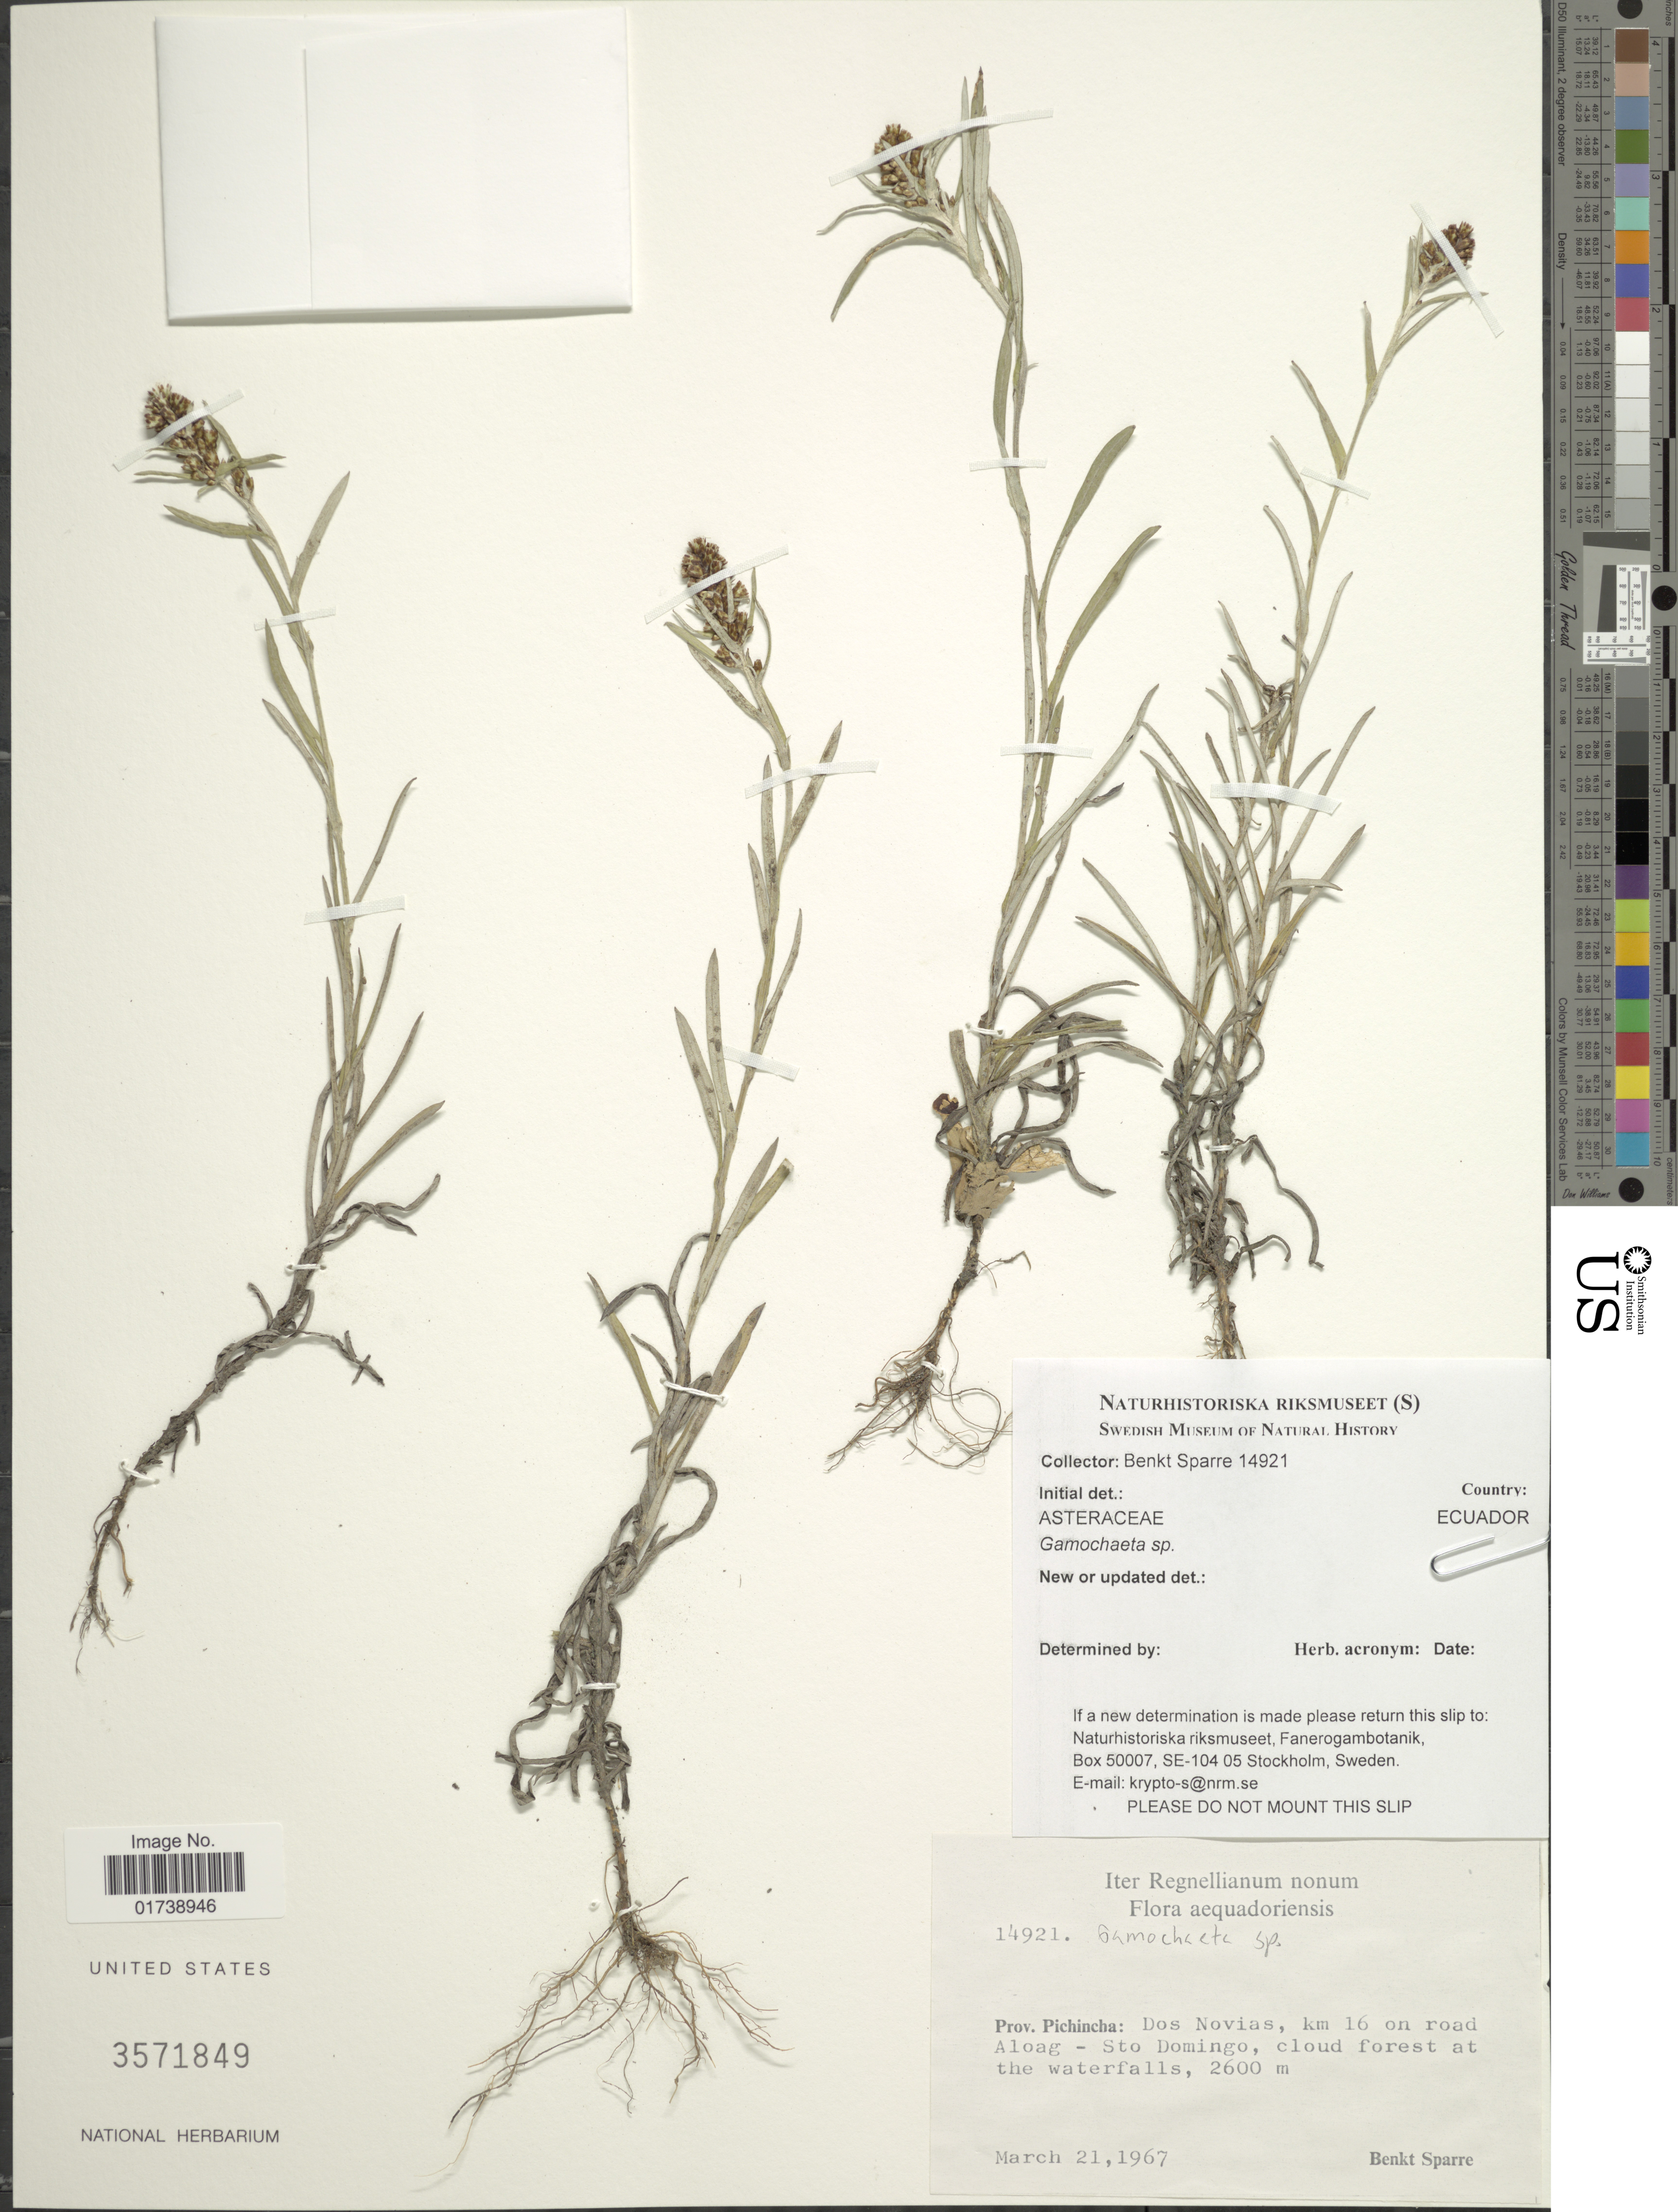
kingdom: Plantae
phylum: Tracheophyta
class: Magnoliopsida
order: Asterales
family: Asteraceae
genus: Gamochaeta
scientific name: Gamochaeta sp.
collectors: B. Sparre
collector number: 14921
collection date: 1967-03-21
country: Ecuador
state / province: Pichincha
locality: Dos Novias, km 16 on road Along- Sto Domingo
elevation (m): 2600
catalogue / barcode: US 3571849